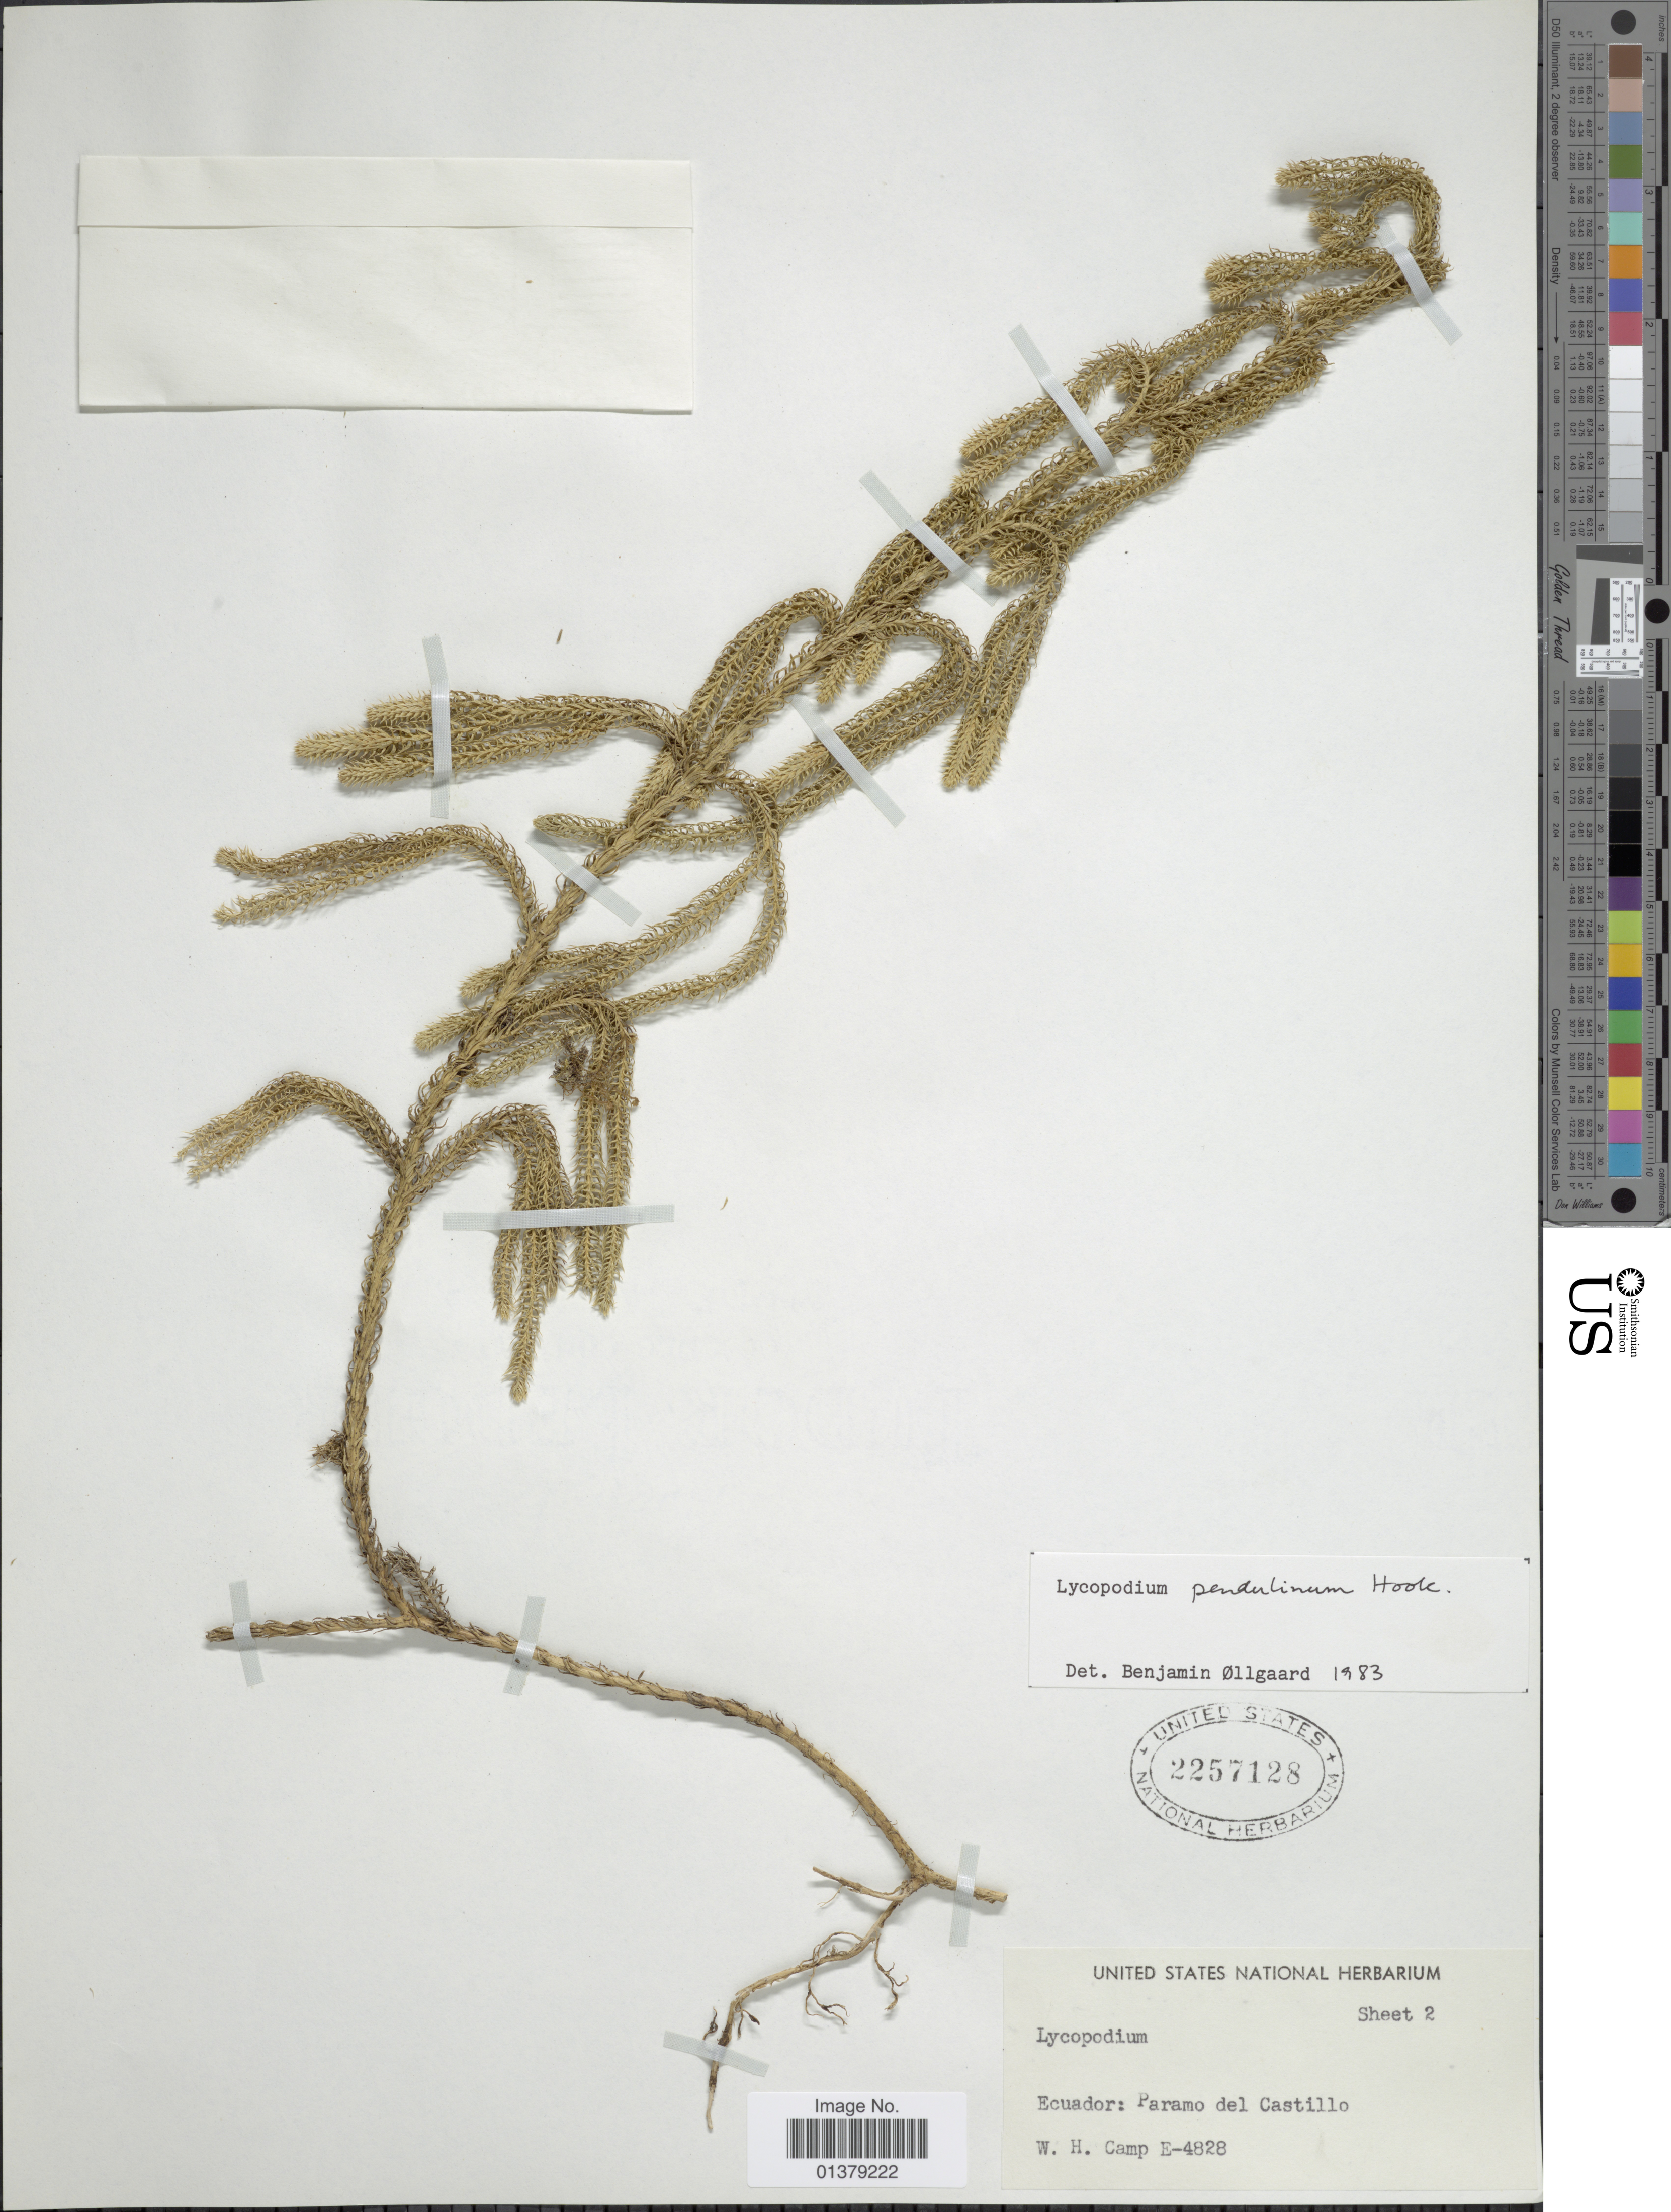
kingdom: Plantae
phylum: Tracheophyta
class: Lycopodiopsida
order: Lycopodiales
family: Lycopodiaceae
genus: Palhinhaea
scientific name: Palhinhaea pendulina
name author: (Hook.) Holub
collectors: W. H. Camp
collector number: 4828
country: Ecuador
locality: Paramo del Castillo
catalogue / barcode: US 2257128